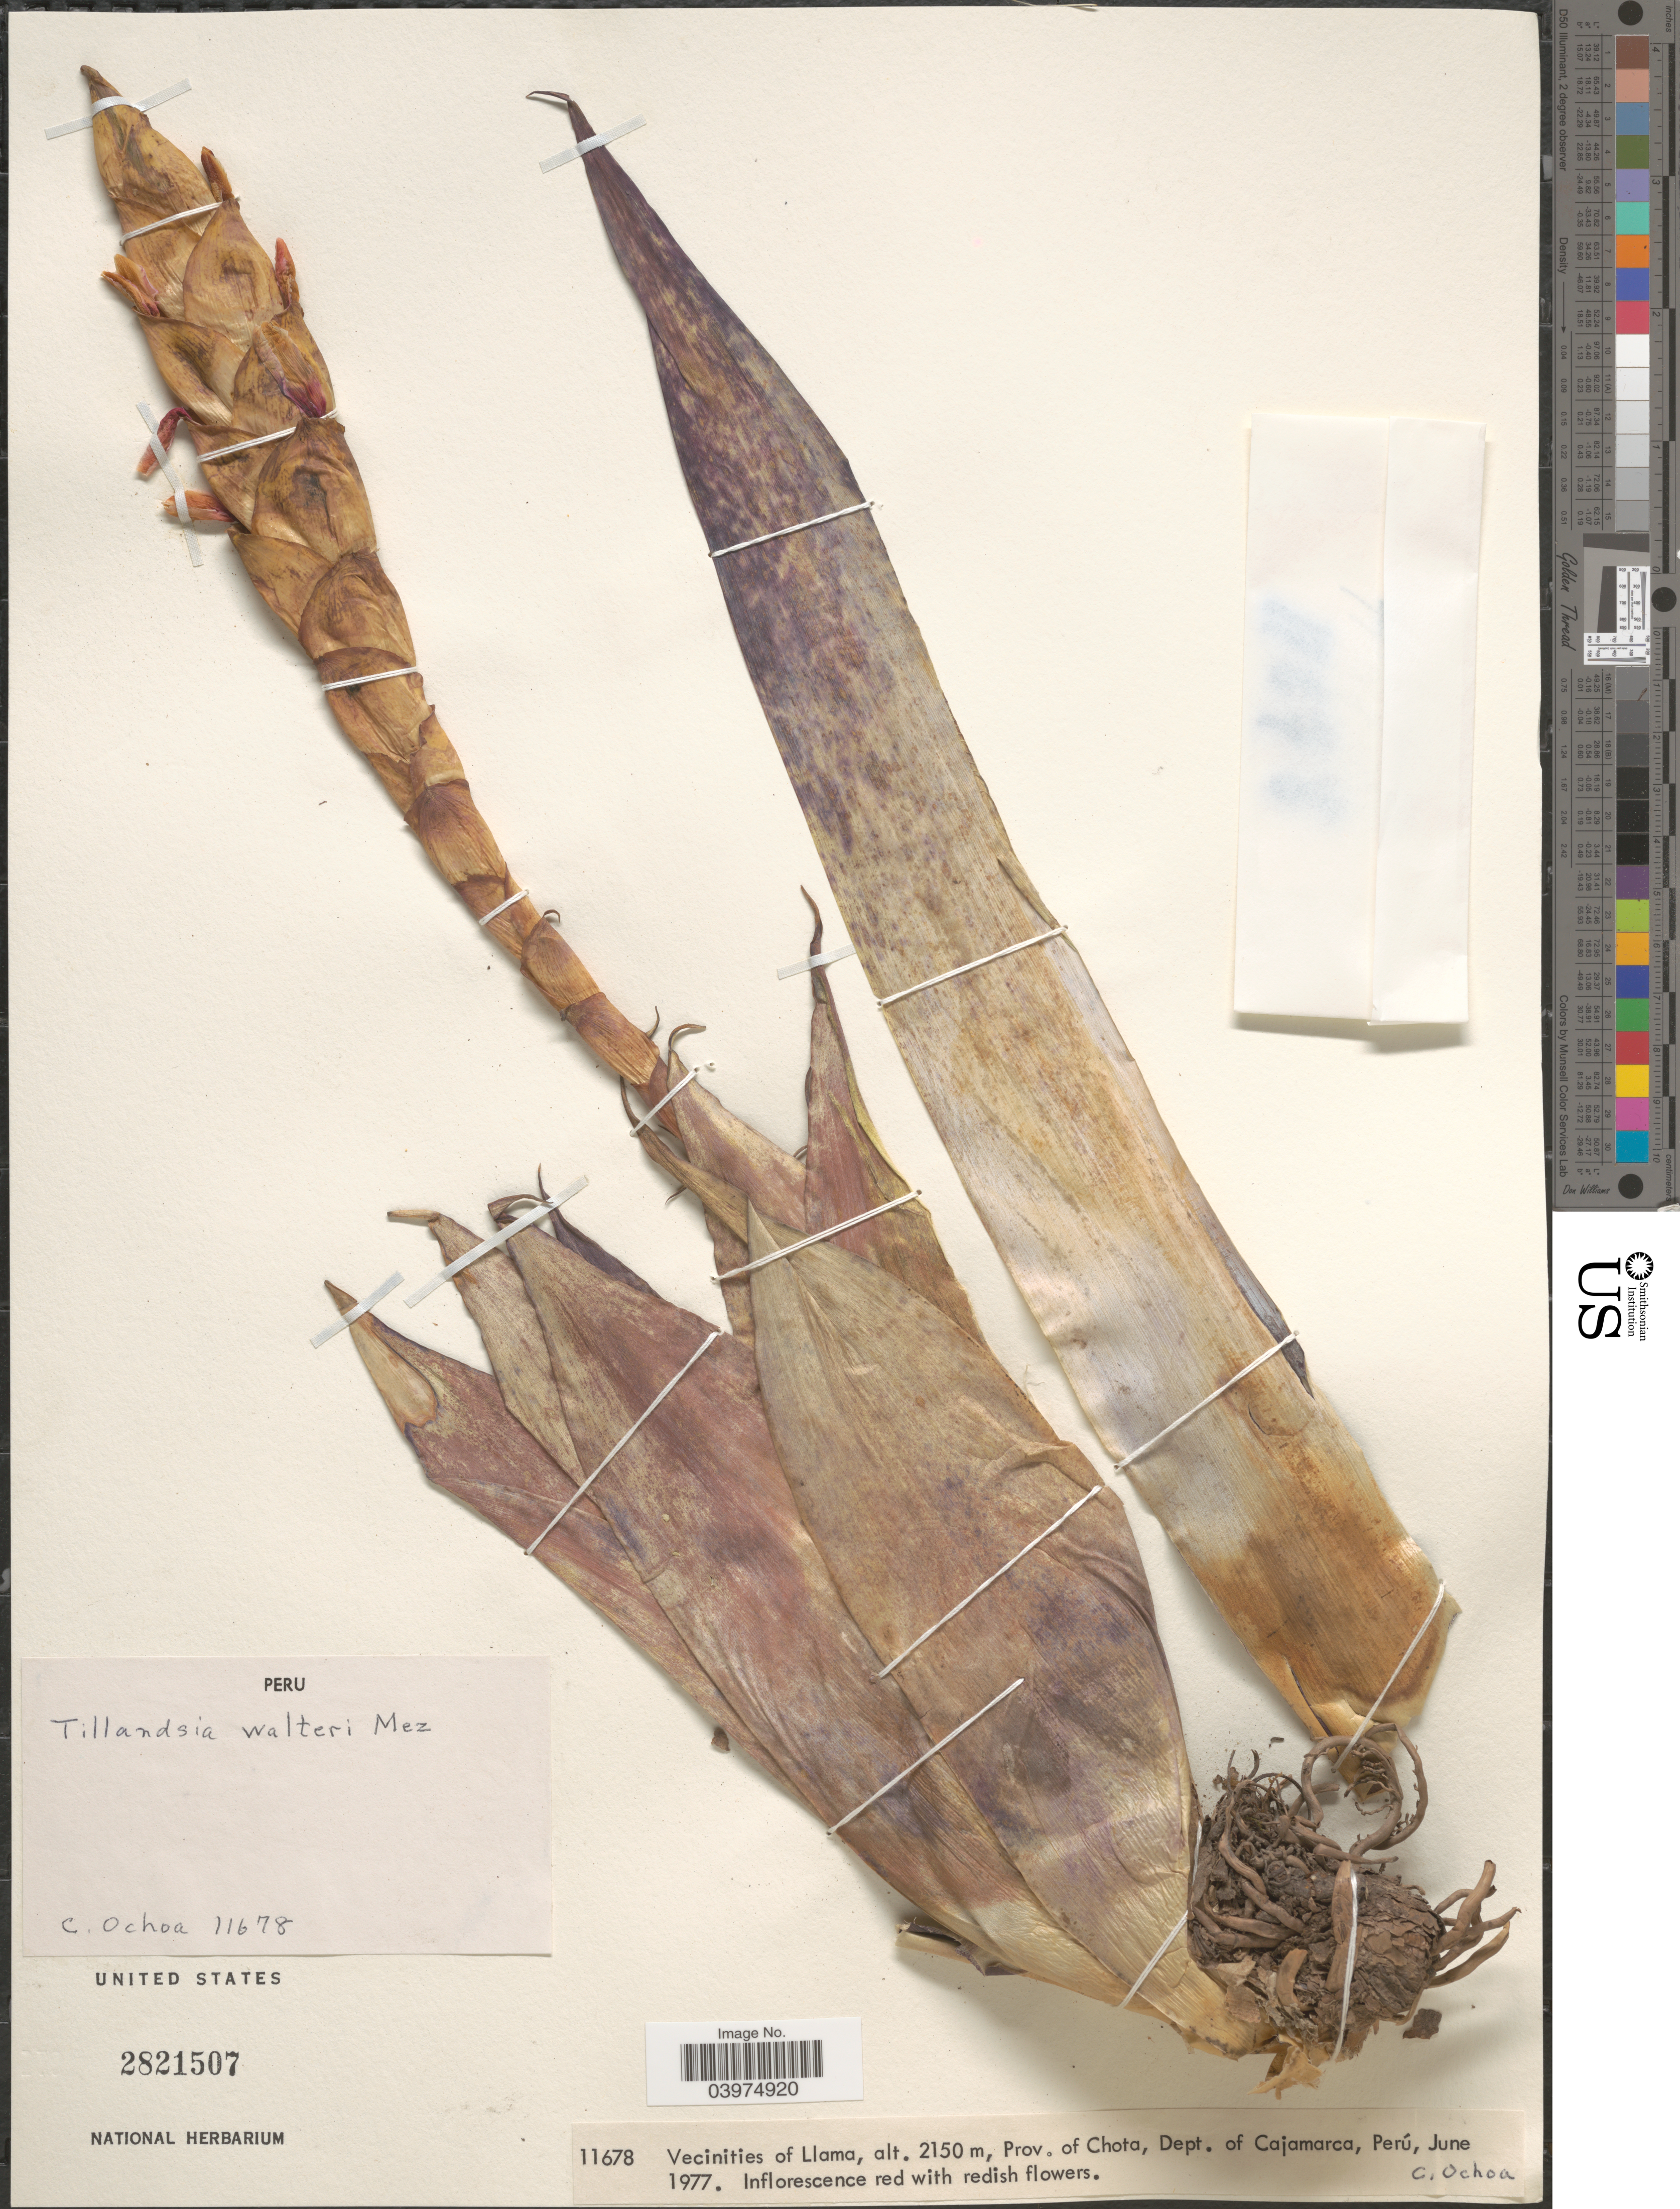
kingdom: Plantae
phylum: Tracheophyta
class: Liliopsida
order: Poales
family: Bromeliaceae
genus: Tillandsia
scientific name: Tillandsia walteri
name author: Mez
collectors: C. Ochoa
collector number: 11678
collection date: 1977-06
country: Peru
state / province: Cajamarca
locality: Vecinities of Llama, Prov. of Chota, Dept. of Cajamarca.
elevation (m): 2150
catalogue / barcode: US 2821507